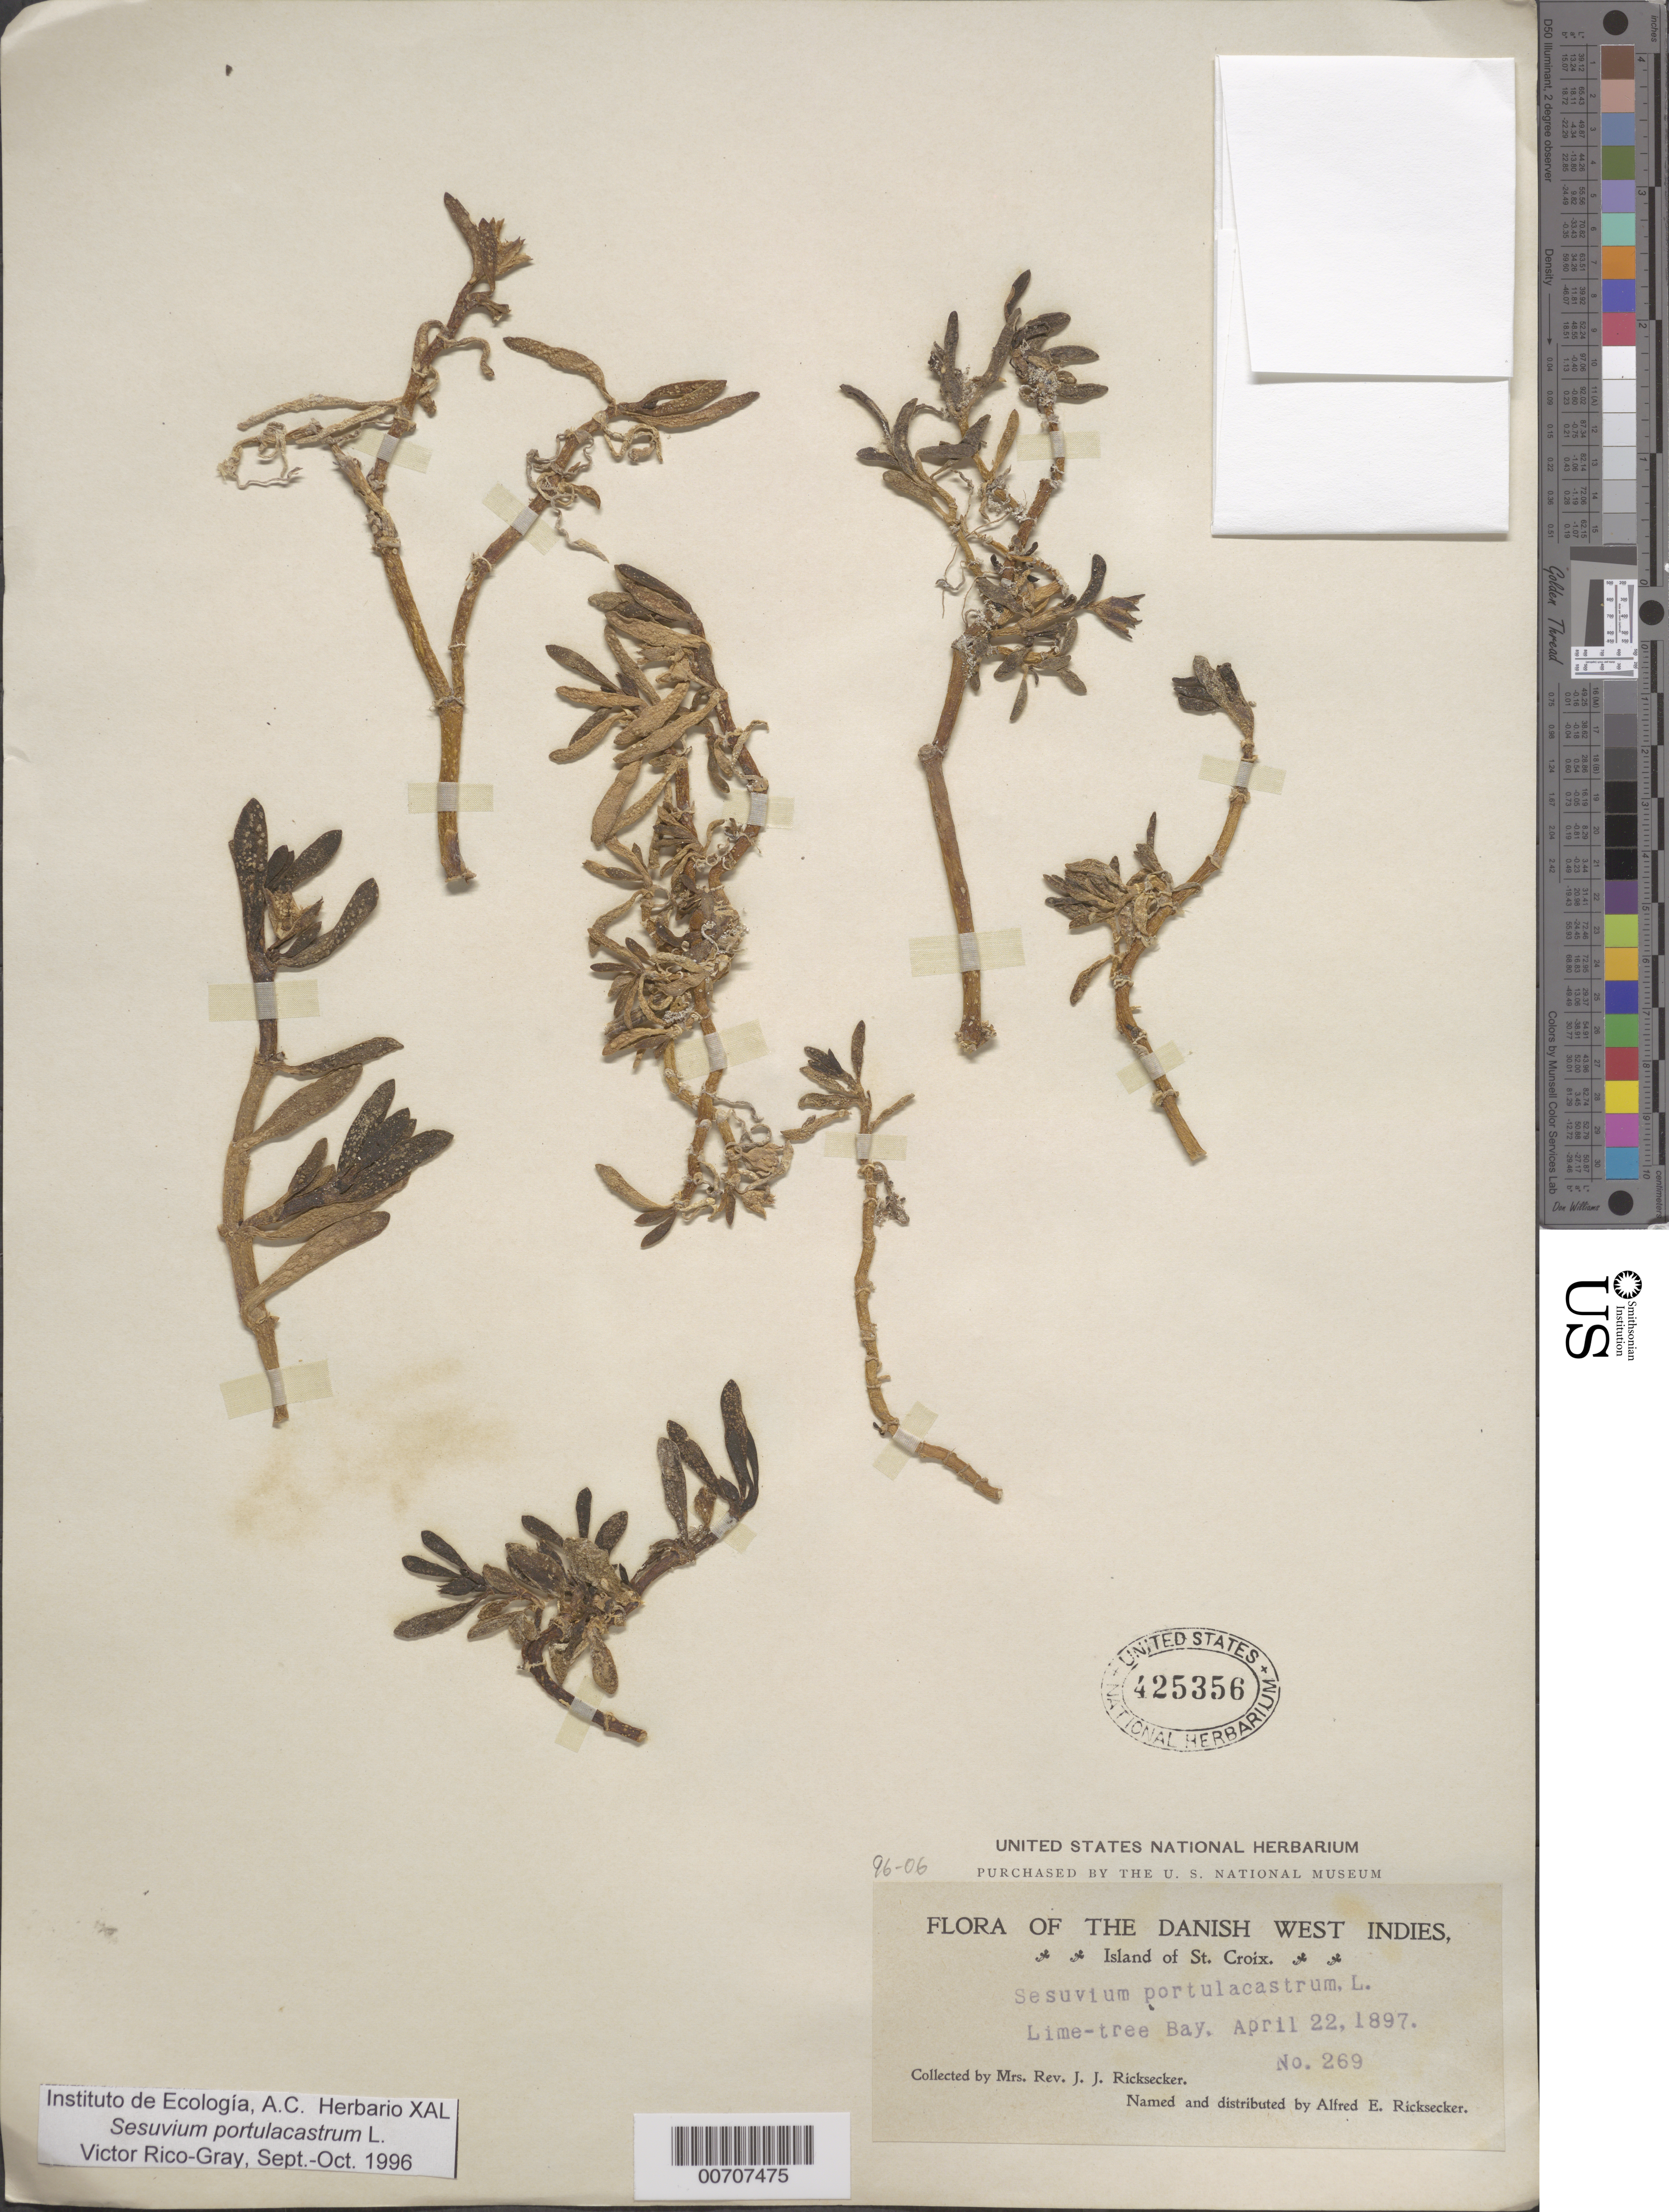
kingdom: Plantae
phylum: Tracheophyta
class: Magnoliopsida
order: Caryophyllales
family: Aizoaceae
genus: Sesuvium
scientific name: Sesuvium portulacastrum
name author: (L.) L.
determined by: Rico-Gray, V., (IEB), Instituto de Ecologia, A.C.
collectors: Mrs. J. J. Ricksecker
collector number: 269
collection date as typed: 22 Apr 1897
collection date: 1897-04-22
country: U.S. Virgin Islands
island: St. Croix Island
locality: Lime-tree Bay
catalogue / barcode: US 425356